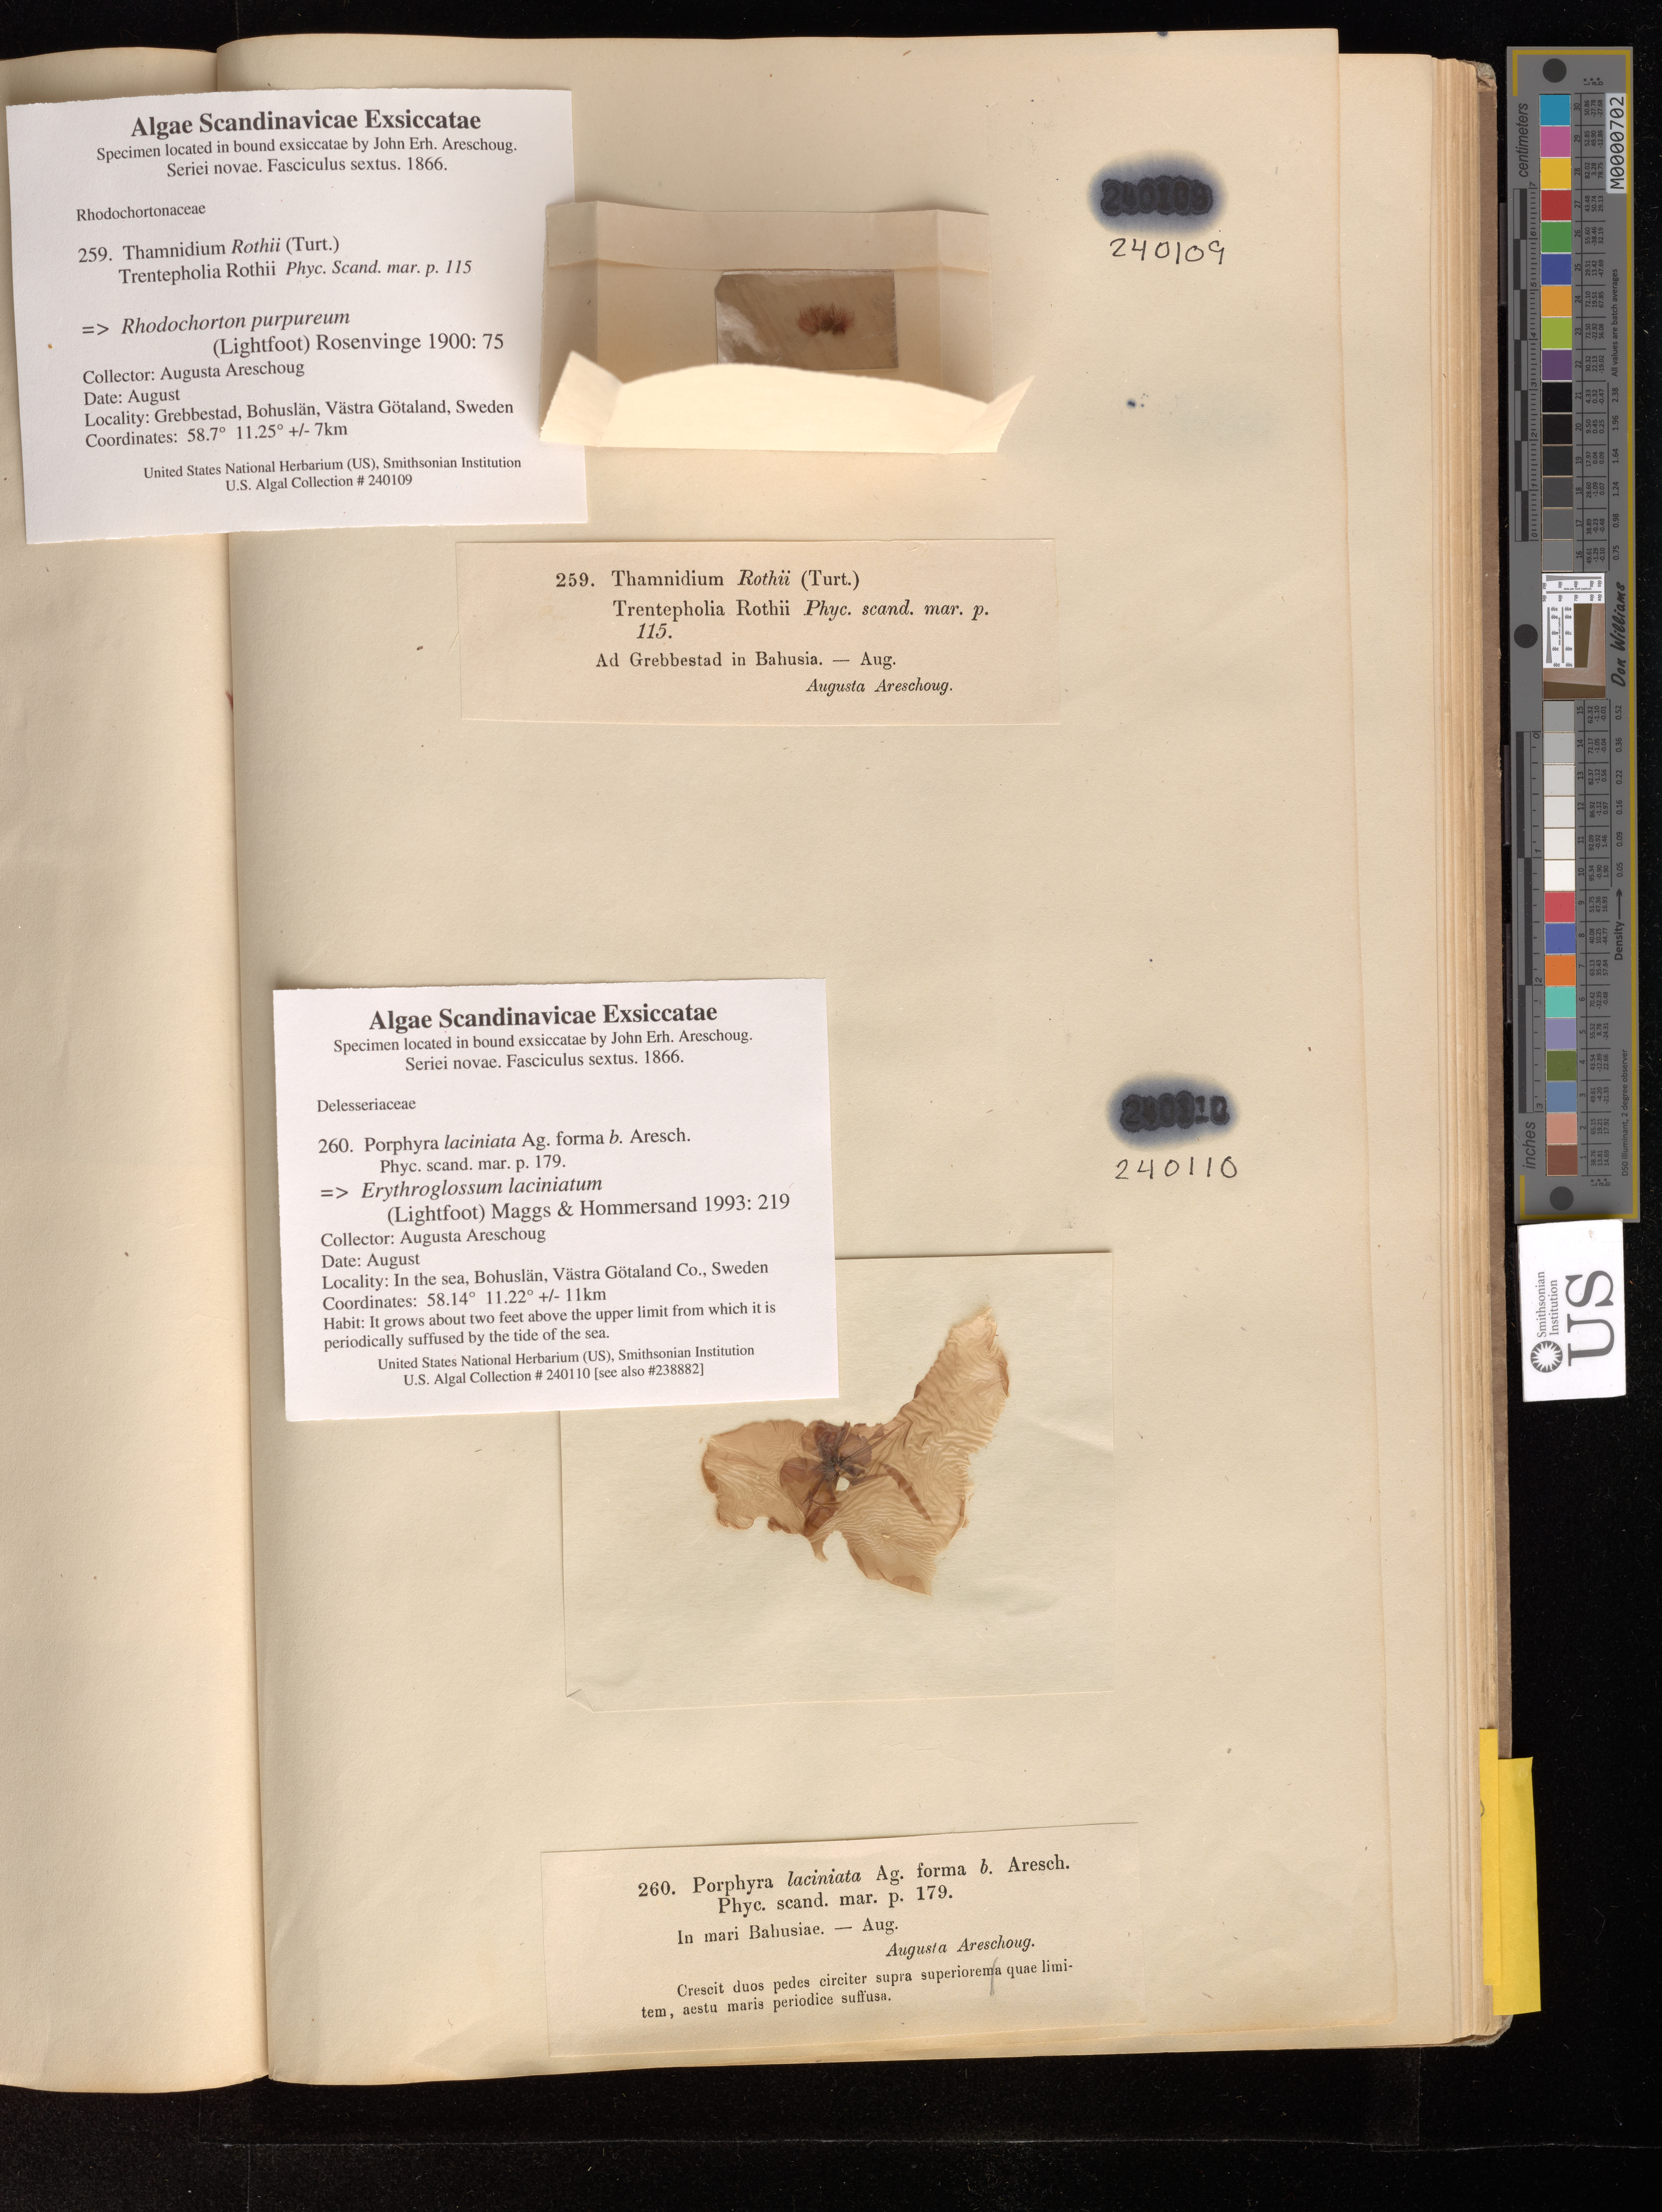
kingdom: Plantae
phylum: Rhodophyta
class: Florideophyceae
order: Acrochaetiales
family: Rhodochortonaceae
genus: Rhodochorton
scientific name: Rhodochorton purpureum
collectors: A. Areschoug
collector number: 259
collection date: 1866-08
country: Sweden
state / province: Västra Götaland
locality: Bohuslan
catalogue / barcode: US 240109